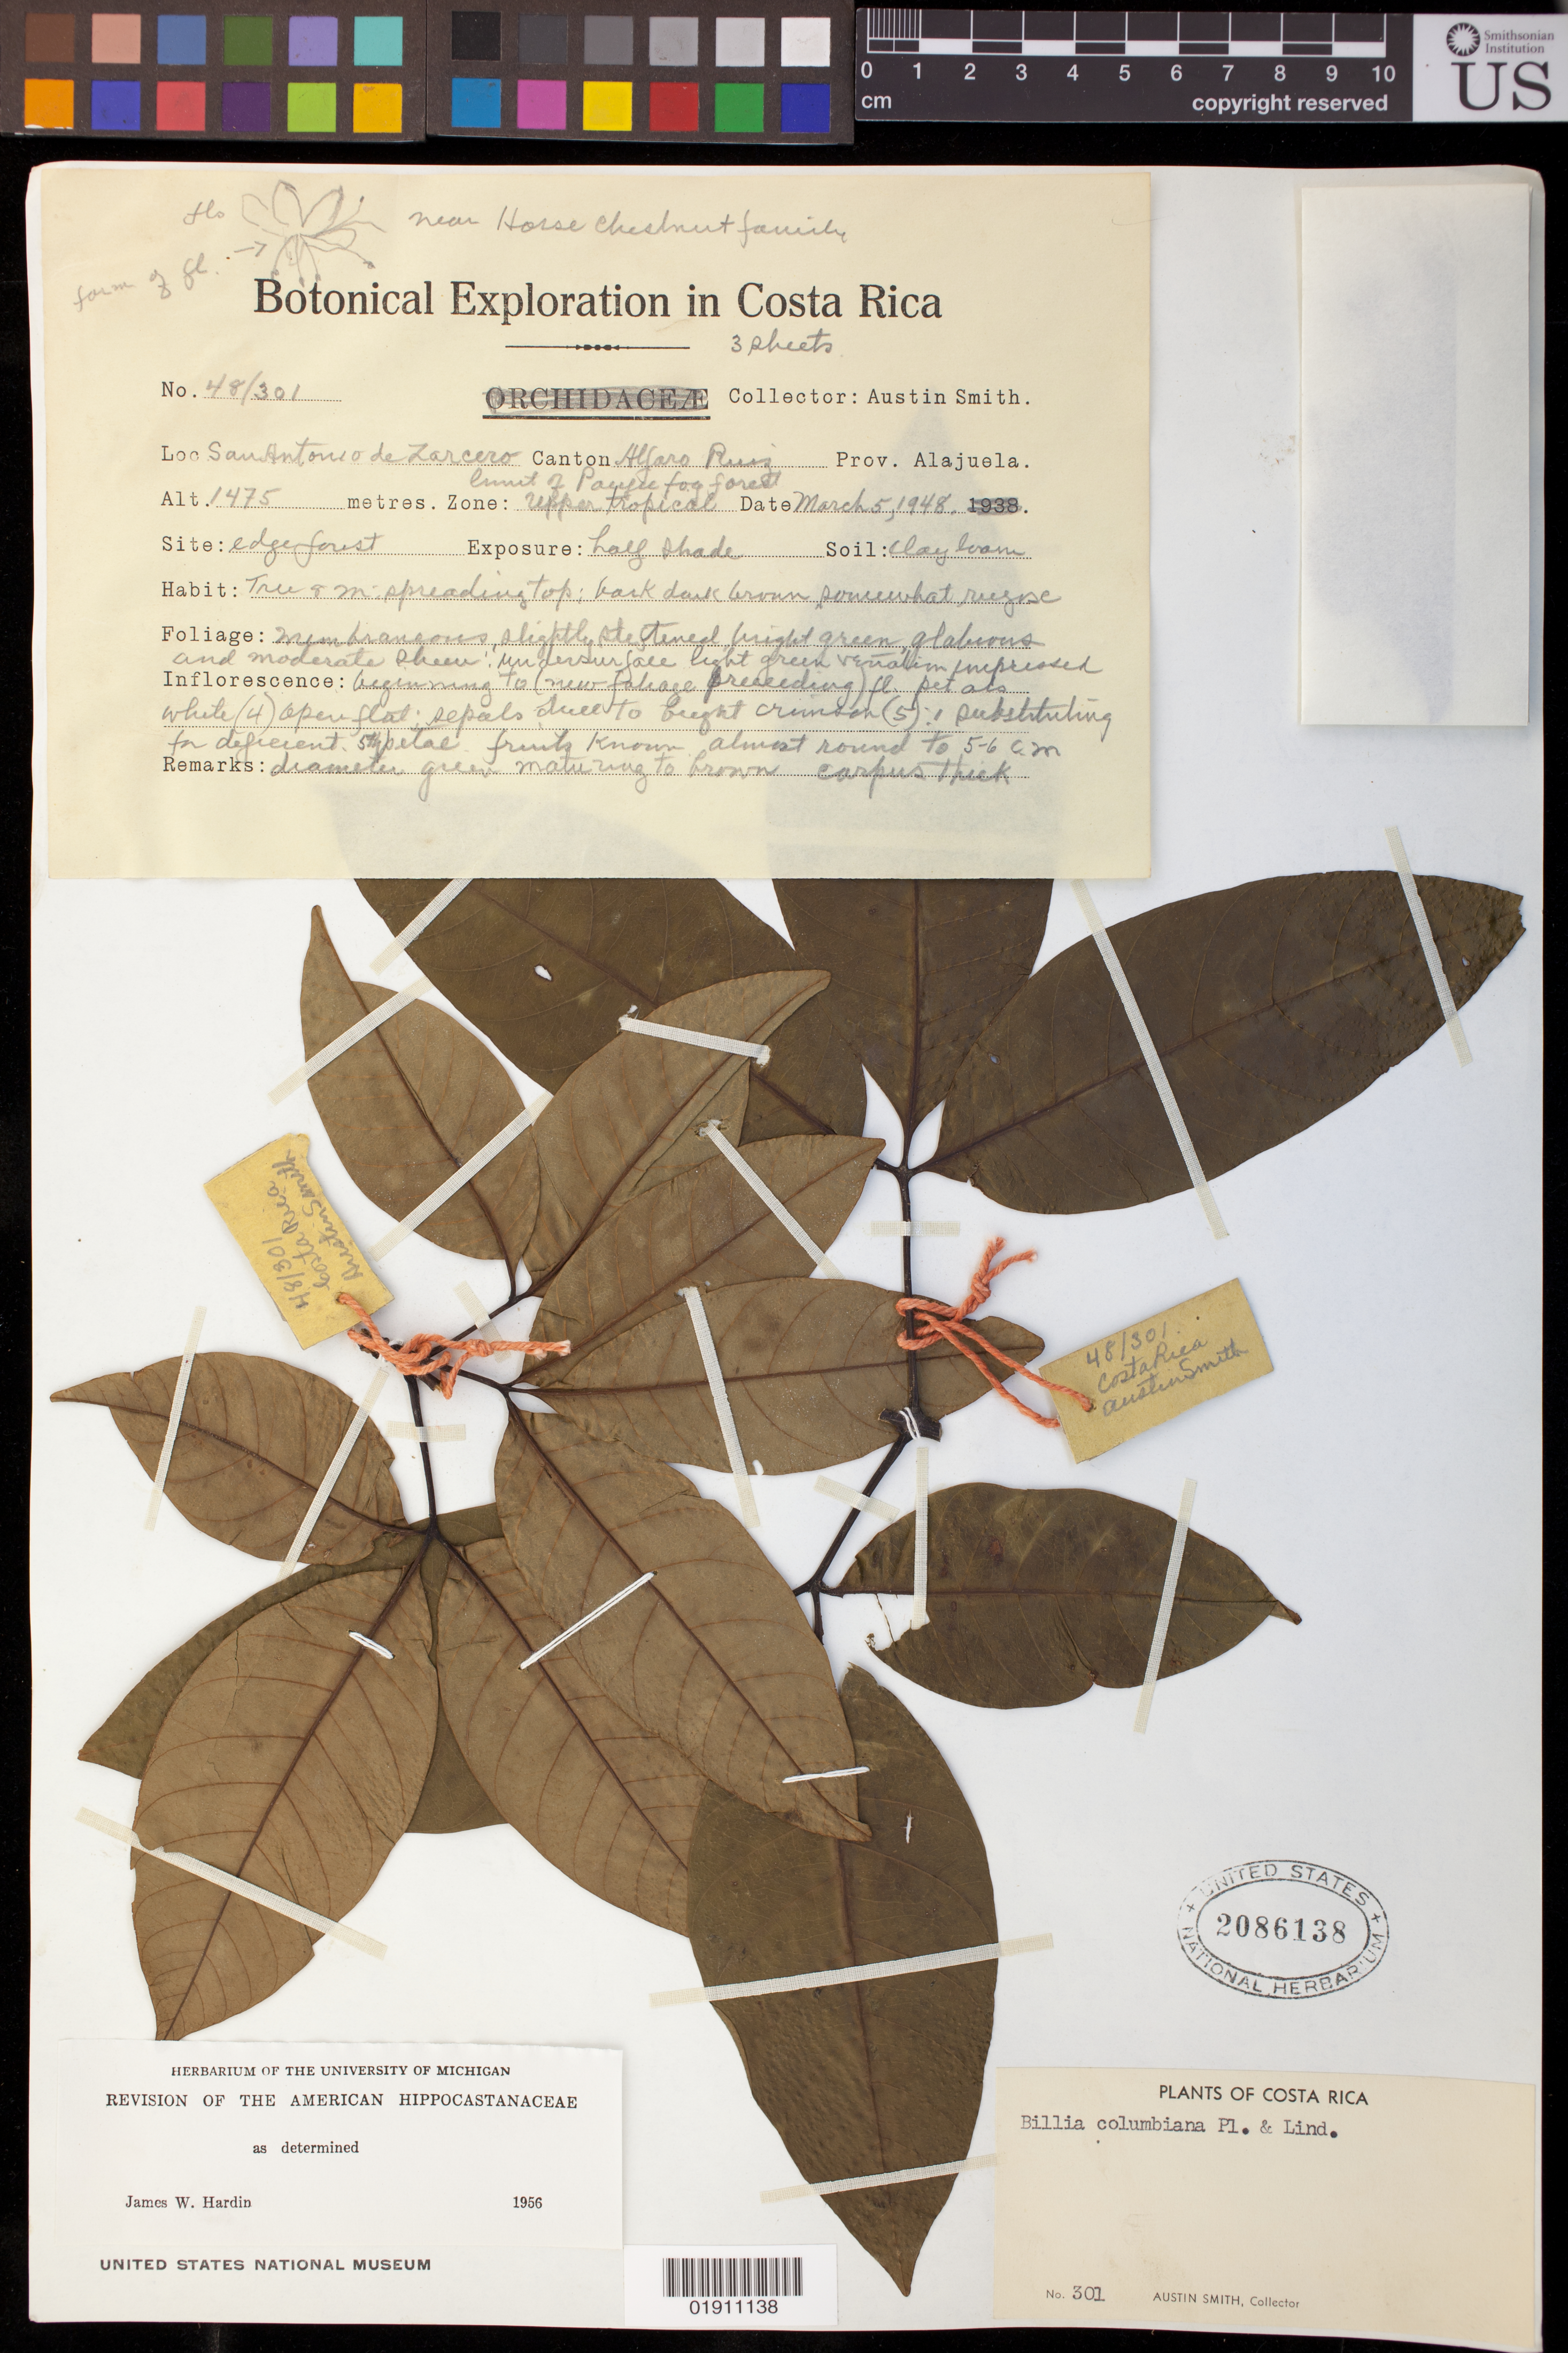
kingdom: Plantae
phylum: Tracheophyta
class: Magnoliopsida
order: Sapindales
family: Sapindaceae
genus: Billia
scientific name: Billia rosea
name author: (Planch. & Linden) C. Ulloa & P.M. Jørg.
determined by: Acevedo-Rodríguez, P., (BOT), Smithsonian Institution - National Museum of Natural History (UNITED STATES)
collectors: Aust P. Smith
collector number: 301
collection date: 1948-03-05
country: Costa Rica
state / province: Alajuela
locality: San Antonio de Zarcero; Alfaro Ruis Canton; Limit of Pacific fog forest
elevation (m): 1475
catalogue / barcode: US 2086138